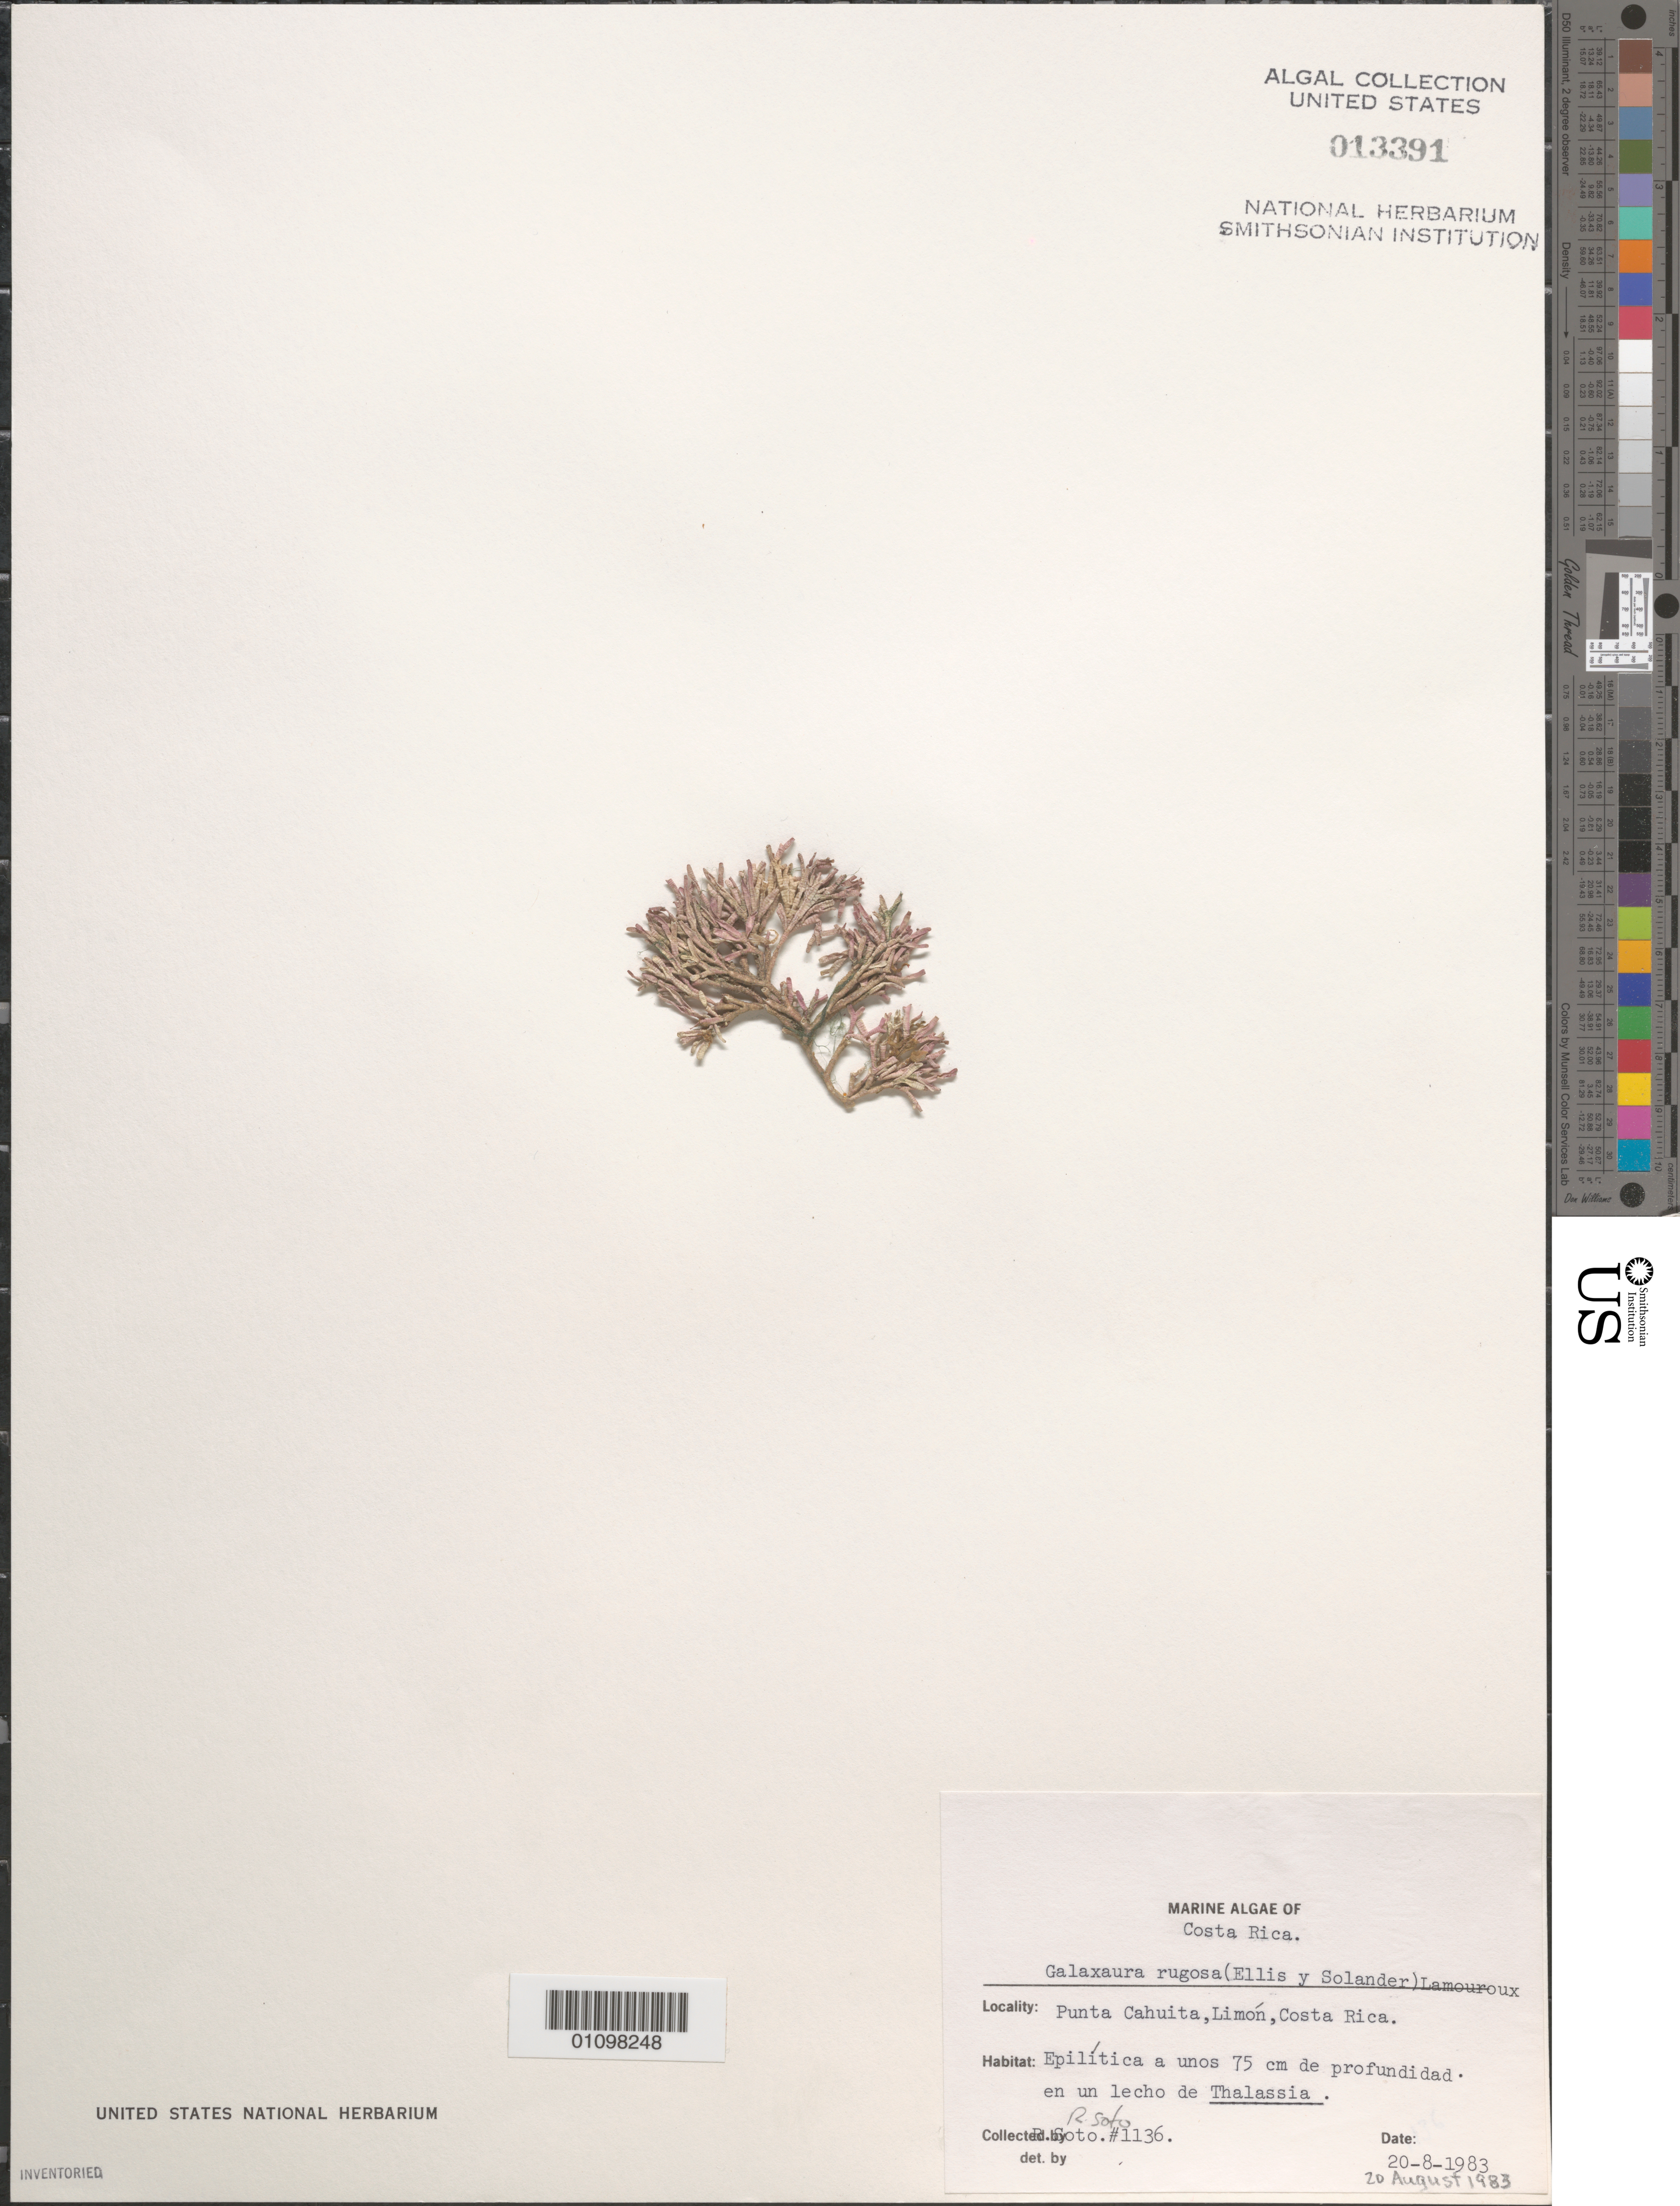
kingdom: Plantae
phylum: Rhodophyta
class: Florideophyceae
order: Nemaliales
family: Galaxauraceae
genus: Galaxaura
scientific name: Galaxaura rugosa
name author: (Ellis & Sol.) J.V.Lamouroux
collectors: R. Soto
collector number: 1136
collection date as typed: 20 Aug 1983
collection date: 1983-08-20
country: Costa Rica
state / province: Limón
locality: Punta Cahuita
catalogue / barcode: US 13391